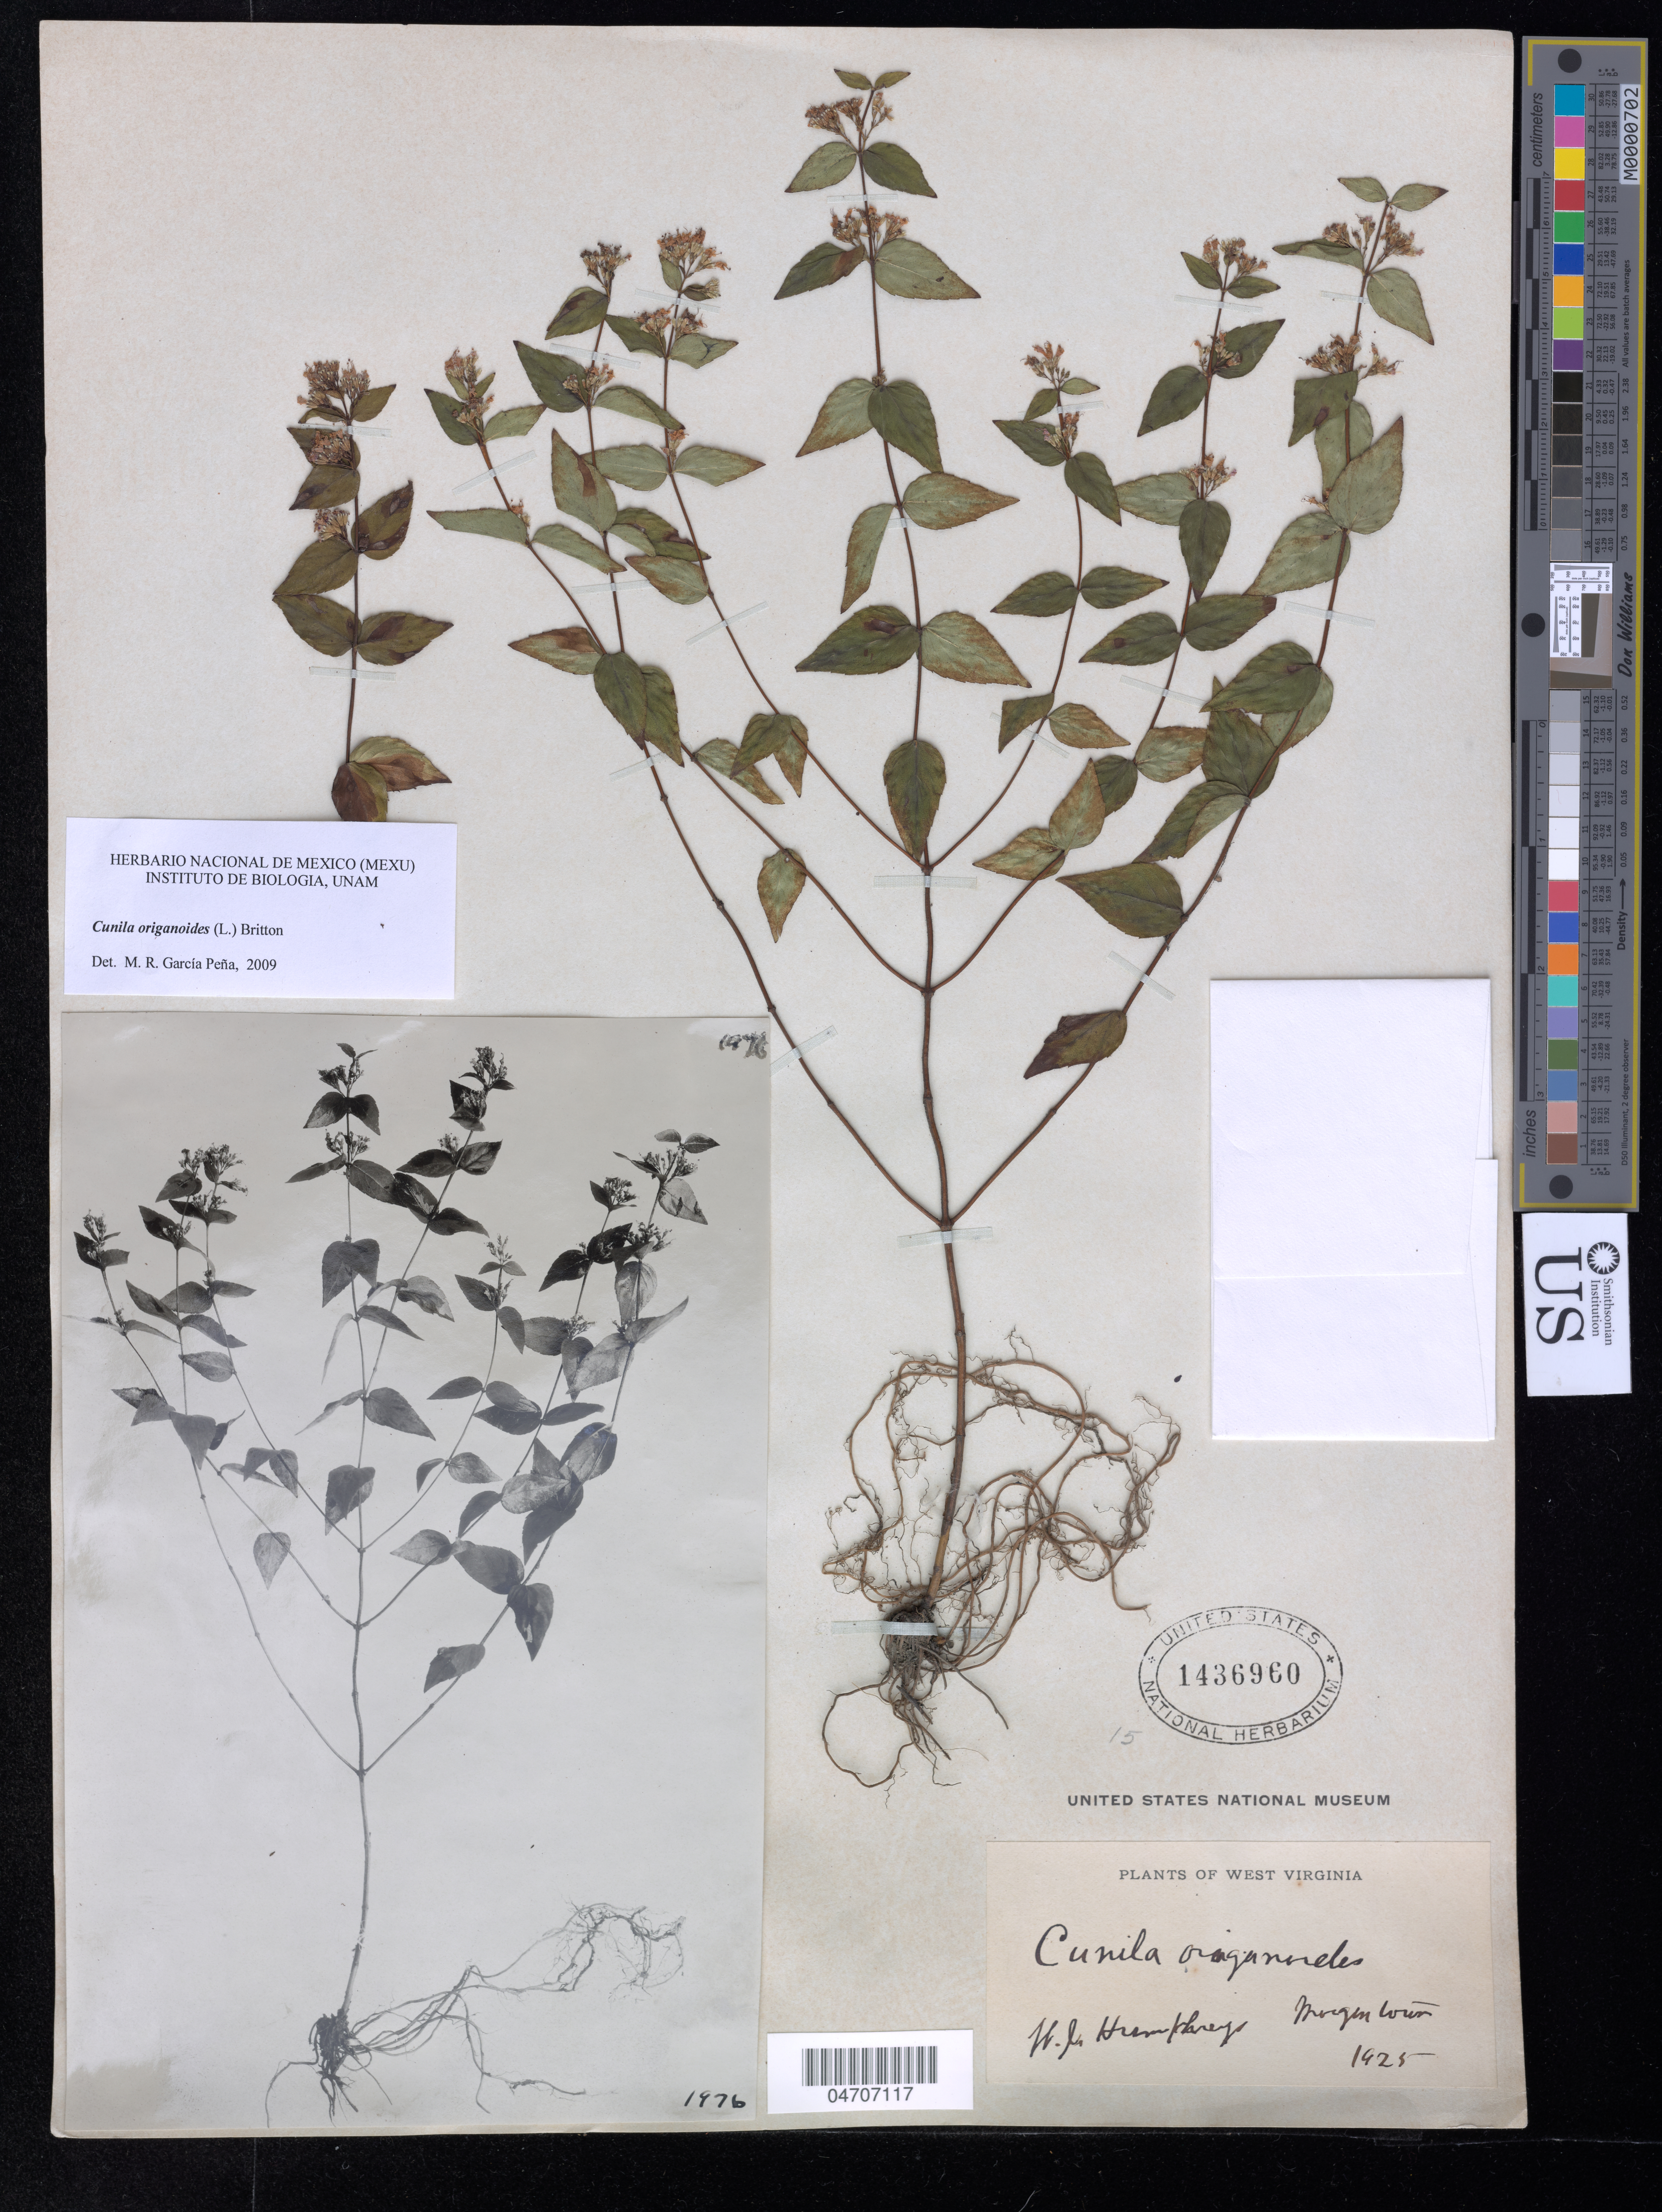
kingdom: Plantae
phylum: Tracheophyta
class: Magnoliopsida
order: Lamiales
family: Lamiaceae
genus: Cunila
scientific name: Cunila origanoides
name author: (L.) Britton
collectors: W. Humphrey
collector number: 1976?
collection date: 1925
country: United States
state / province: West Virginia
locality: Morgantown.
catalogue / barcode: US 1436960